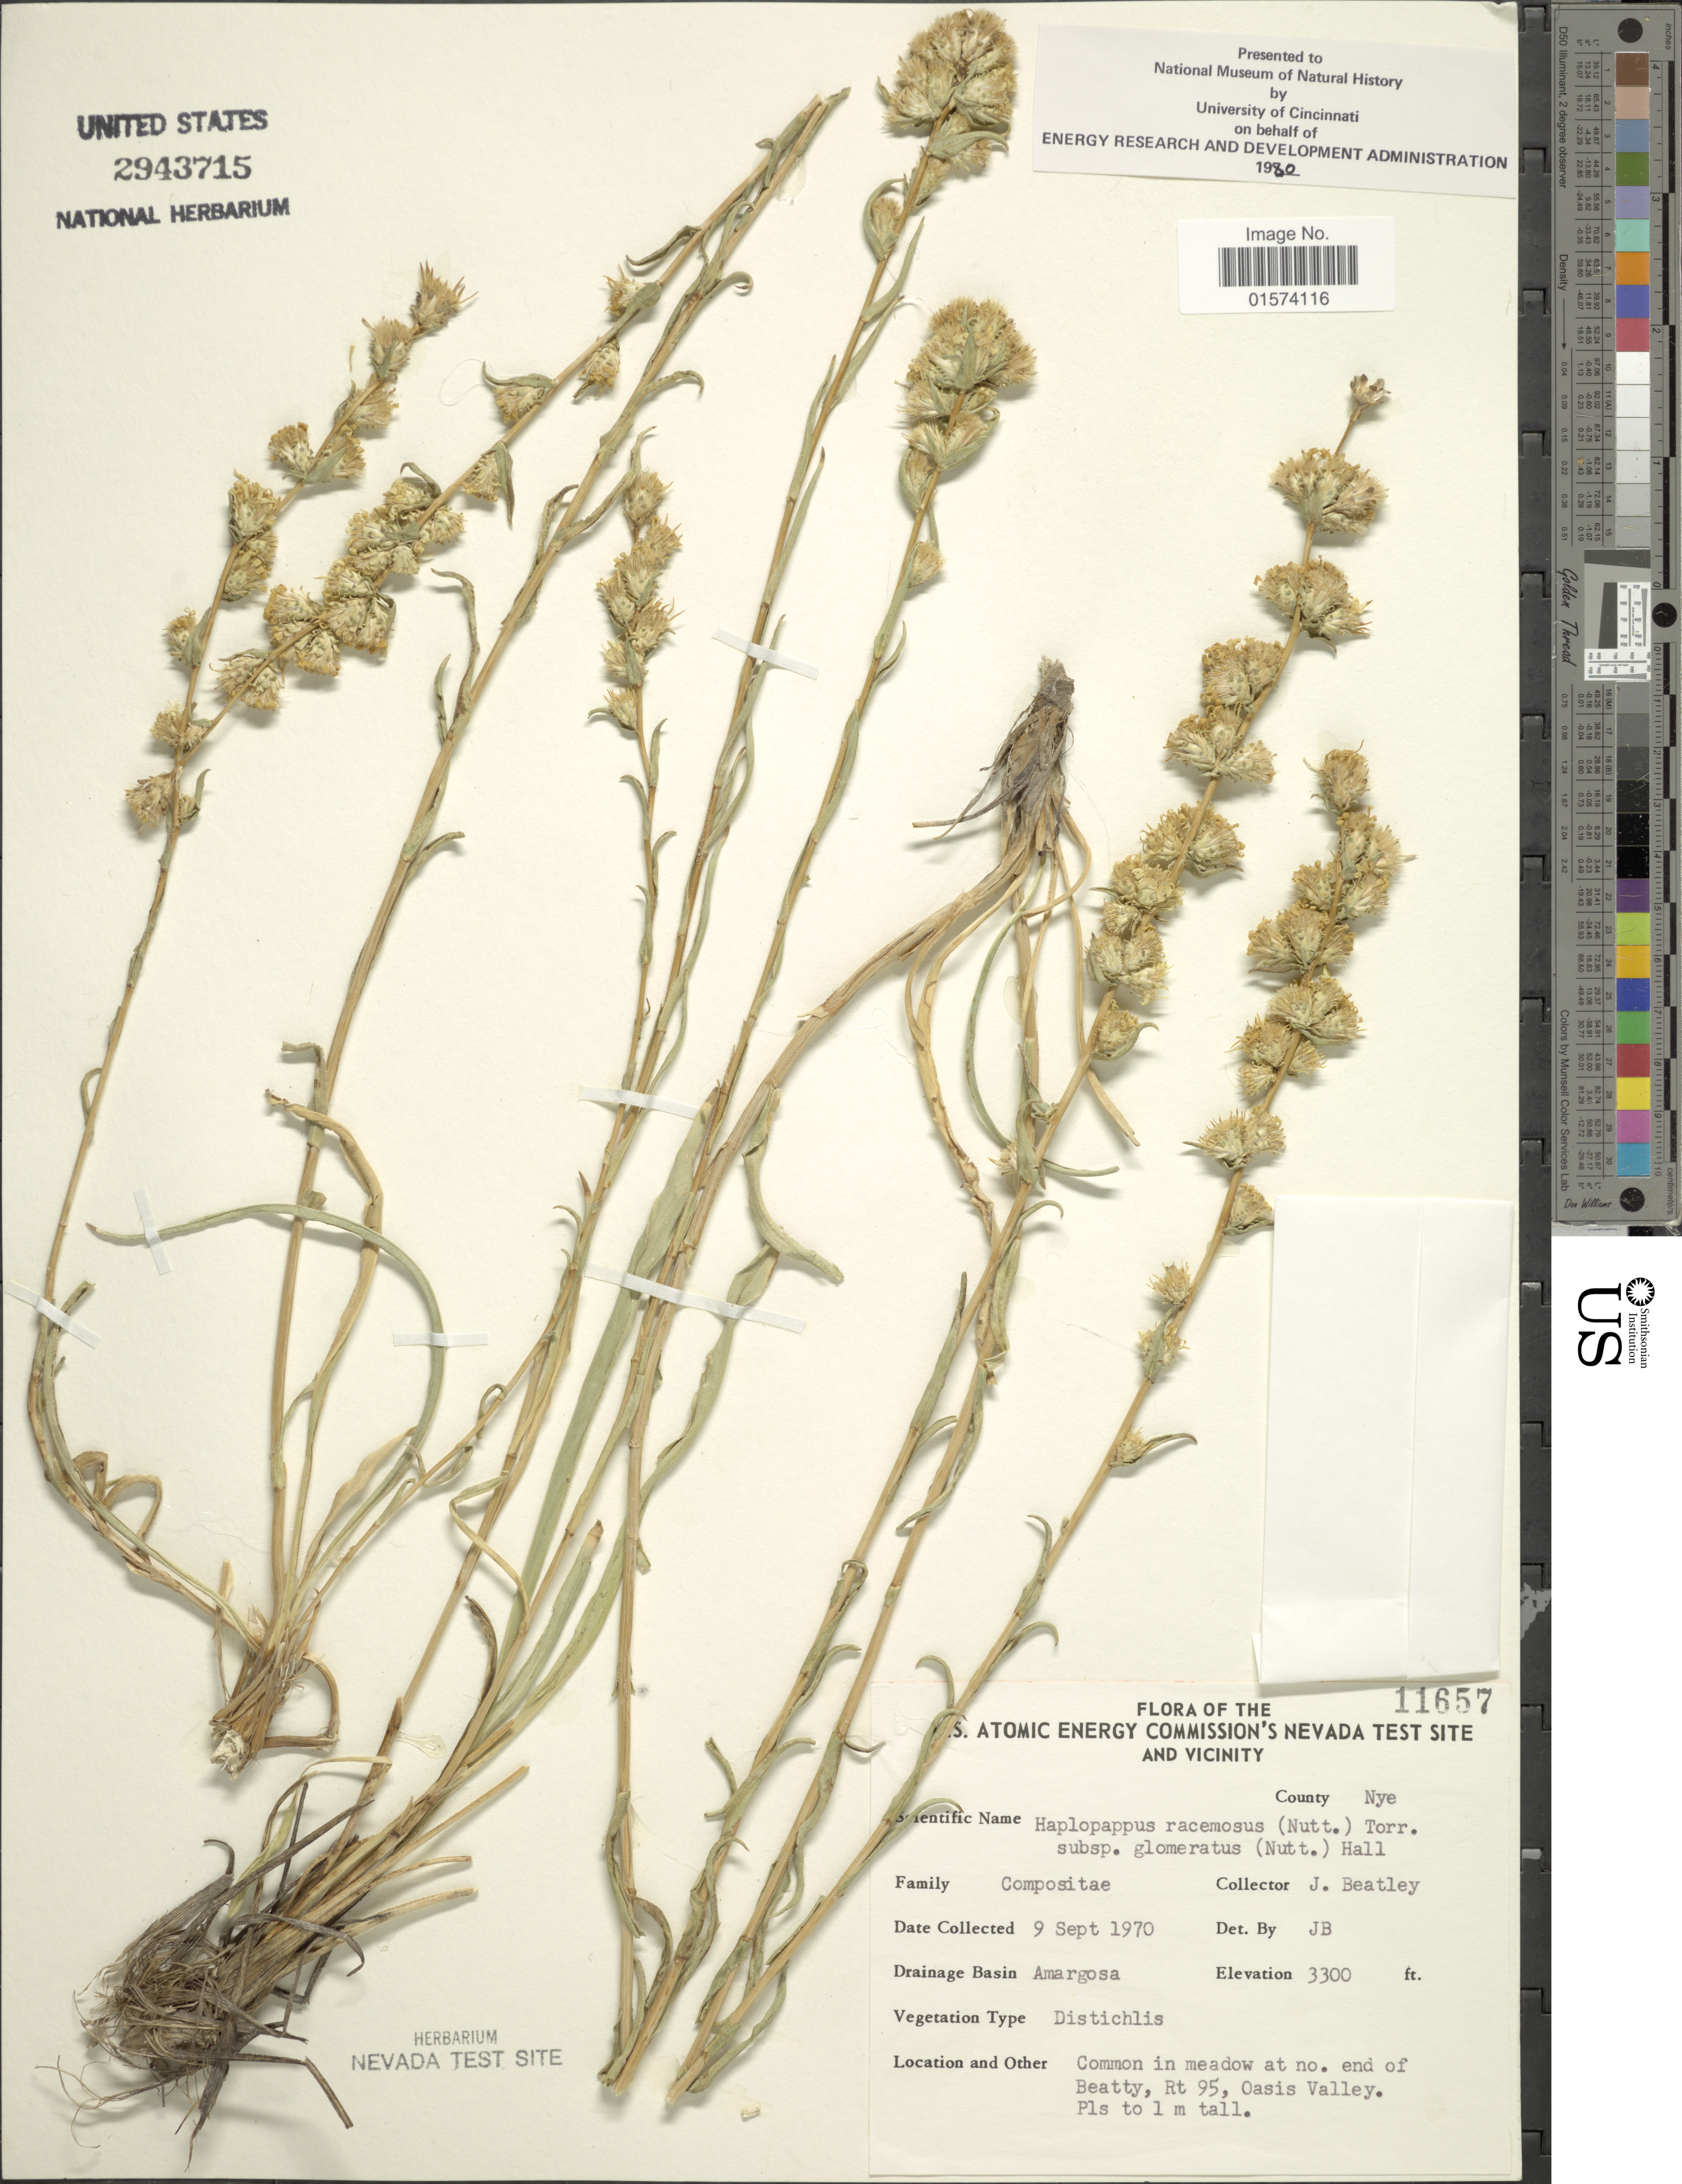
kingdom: Plantae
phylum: Tracheophyta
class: Magnoliopsida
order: Asterales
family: Asteraceae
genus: Pyrrocoma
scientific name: Pyrrocoma racemosa var. glomerata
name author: (Nutt.) H.C. Hall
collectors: J. C. Beatley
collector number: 11657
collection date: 1970-09-09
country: United States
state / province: Nevada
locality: U.S. Atomic Energy Commission's Nevada Test Site and Vicinity, County Nye, common in meadow at no. end of Beatty, Rt 95, Oasis Valley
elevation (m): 1006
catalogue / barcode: US 2943715